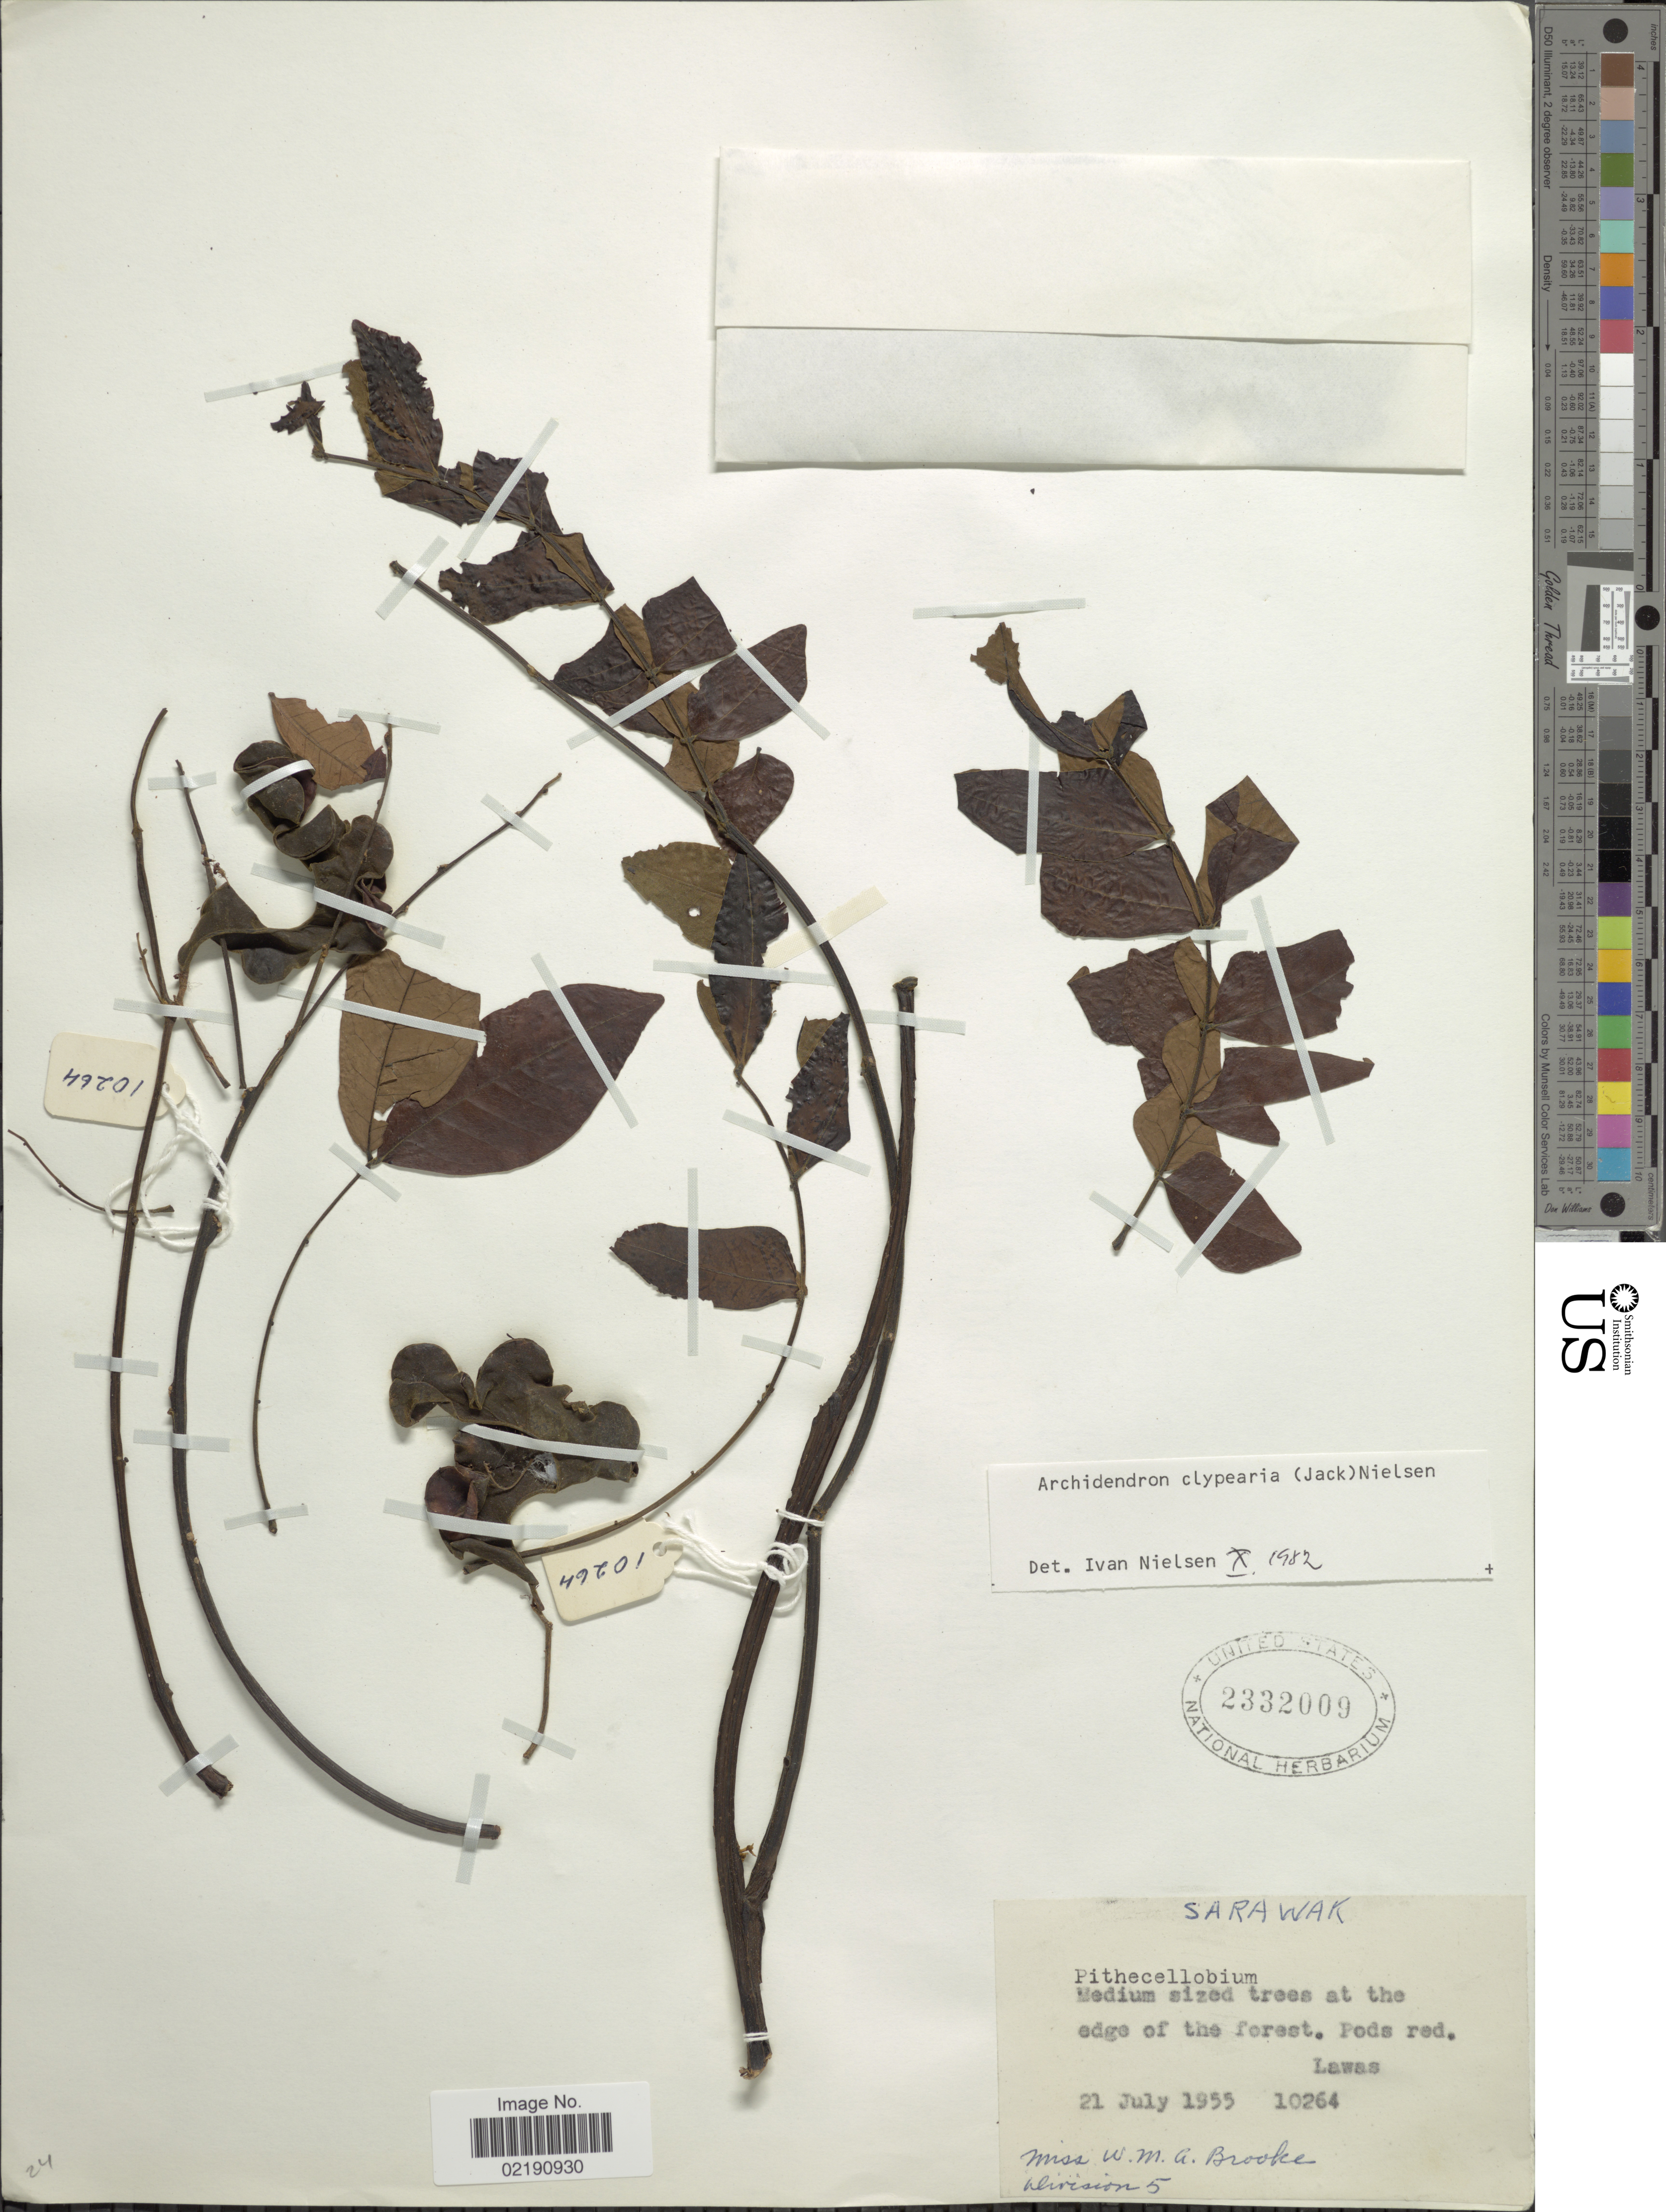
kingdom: Plantae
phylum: Tracheophyta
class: Magnoliopsida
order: Fabales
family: Fabaceae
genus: Archidendron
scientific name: Archidendron clypearia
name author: (Jack) I.C. Nielsen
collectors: W. Brooke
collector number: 10264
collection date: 1955-07-21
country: Malaysia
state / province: Sarawak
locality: At the edge of forest, Lawas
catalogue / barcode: US 2332009